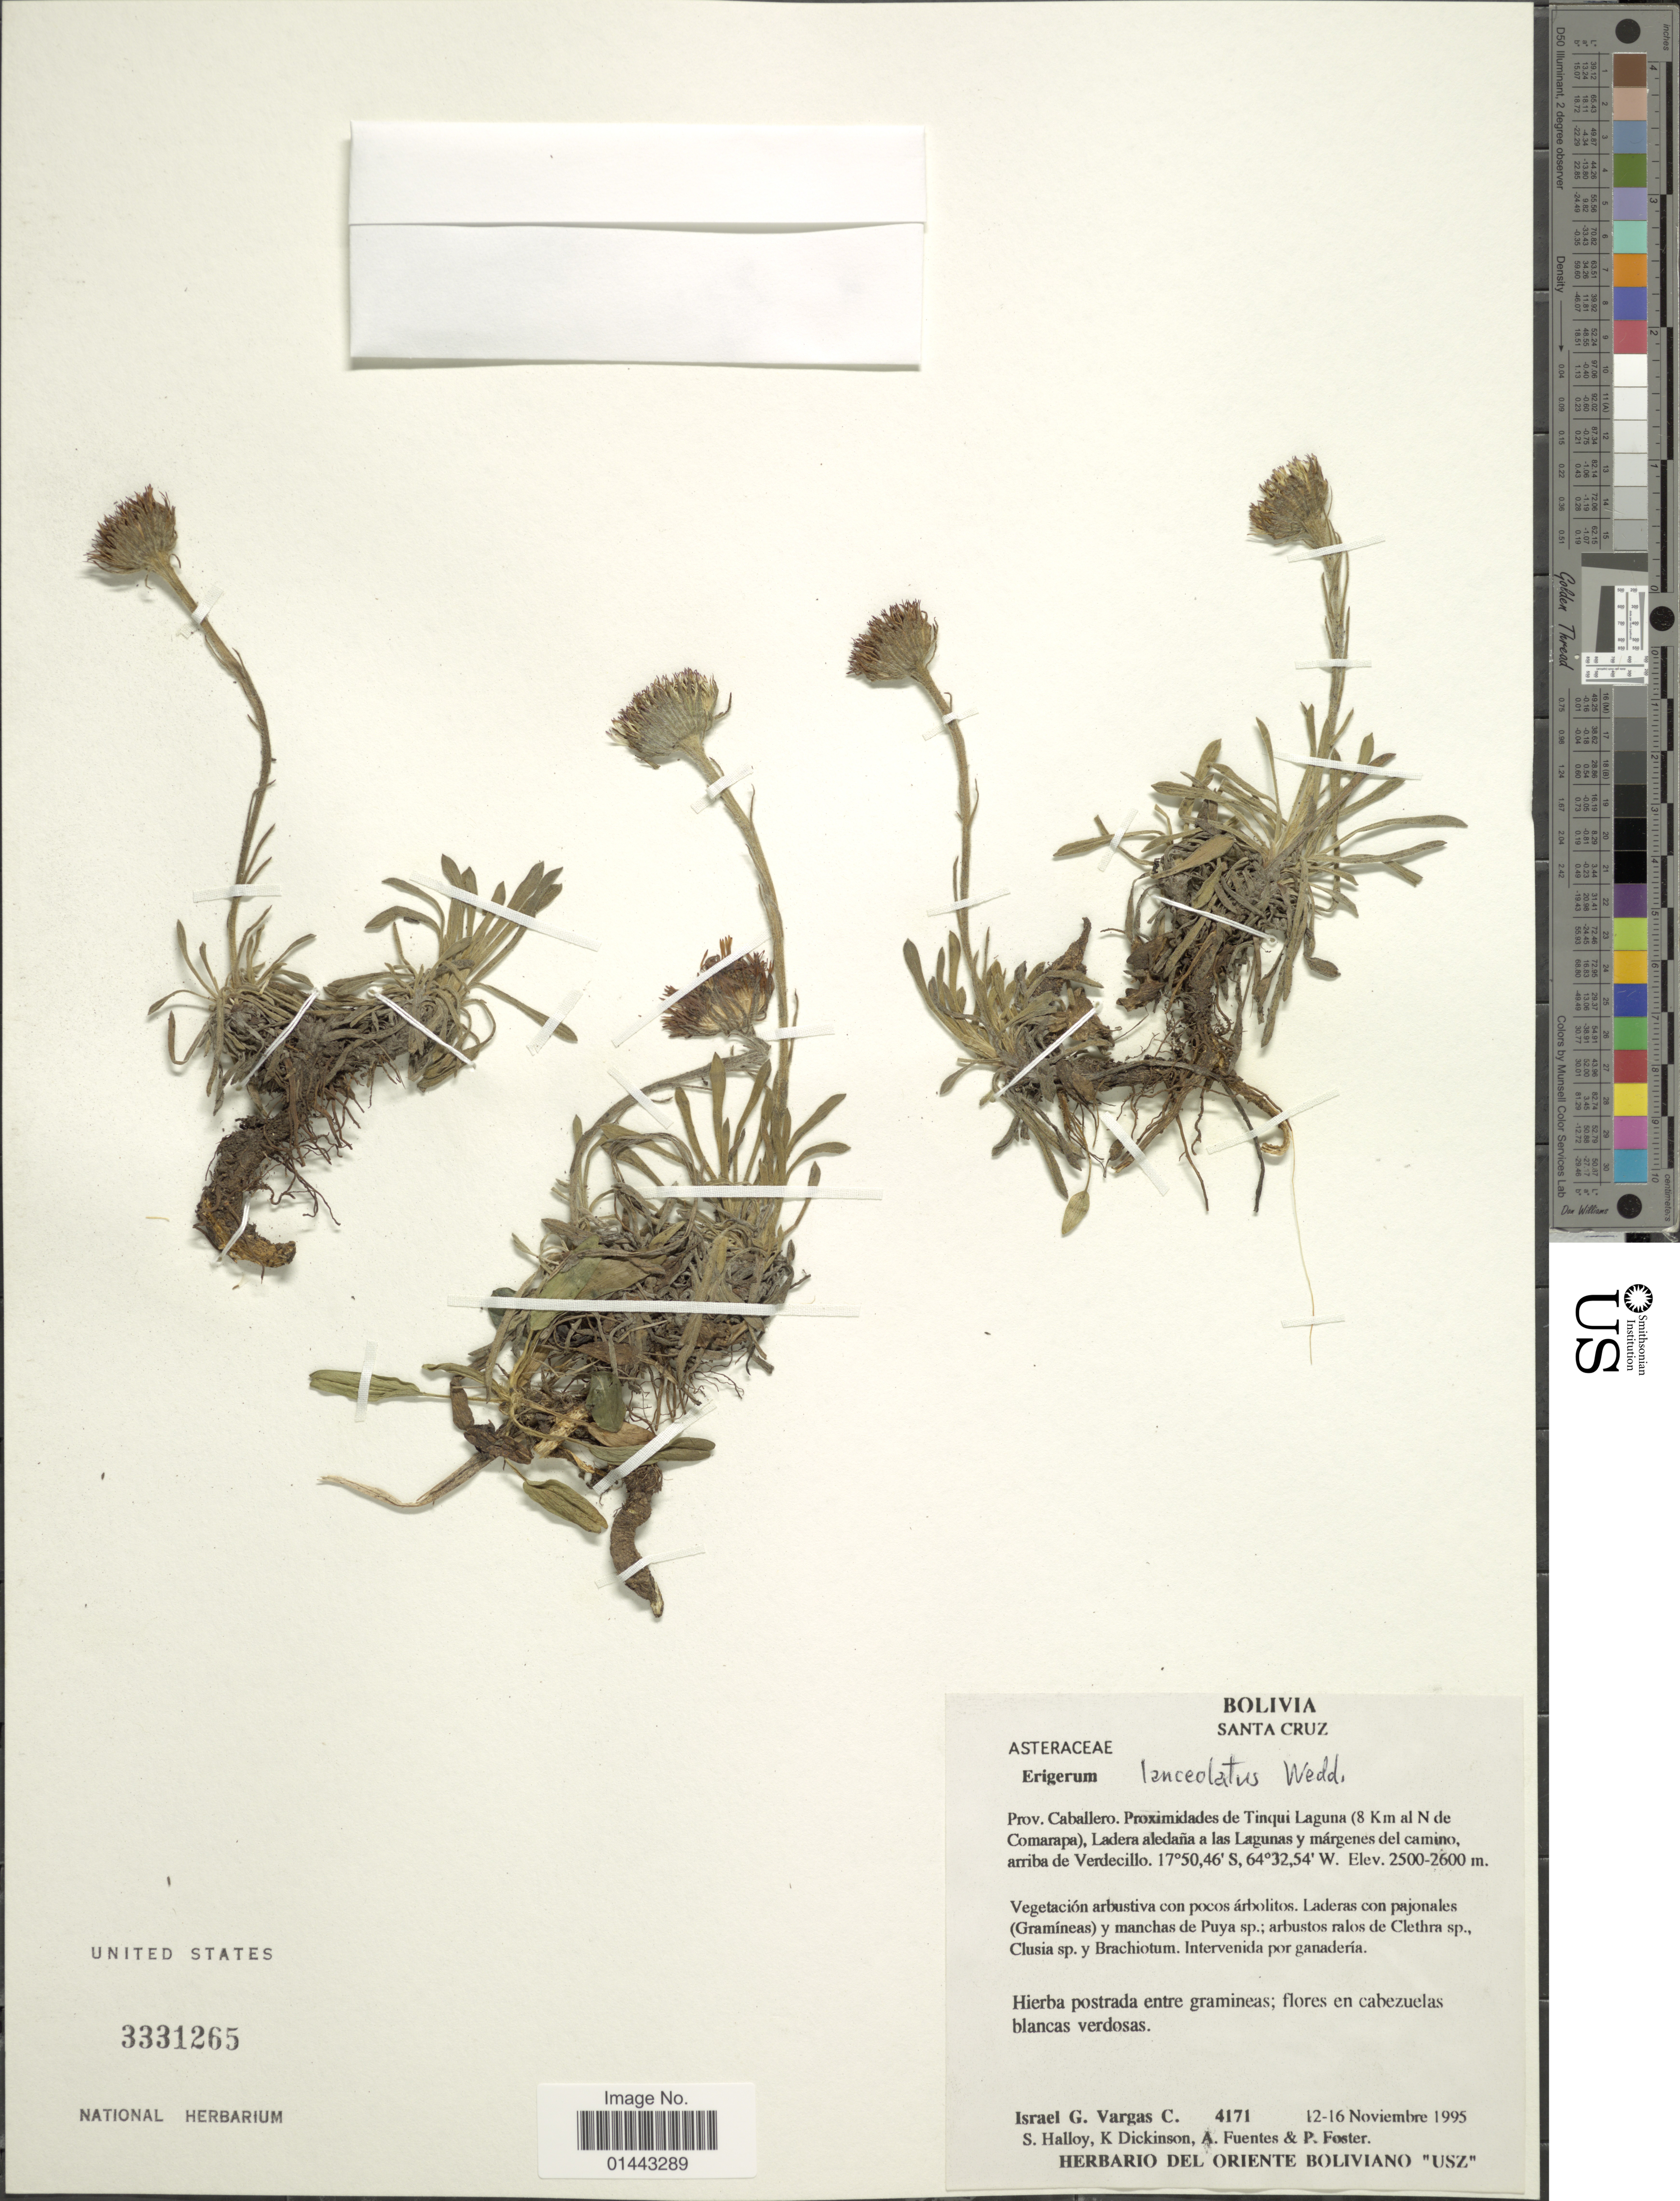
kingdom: Plantae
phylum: Tracheophyta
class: Magnoliopsida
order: Asterales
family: Asteraceae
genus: Erigeron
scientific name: Erigeron lanceolatus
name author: Wedd.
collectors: I. Vargas C., S. Halloy, K. Dickinson, A. Fuentes & P. Foster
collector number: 4171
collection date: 1995-11-12/1995-11-16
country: Bolivia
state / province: Santa Cruz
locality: Prov. Caballero, Proximidades de Tinqui Laguna (8 Km al N de Comarapa), Ladera aledaña a las Lagunas y márgenes del camino, arriba de Verdecillo.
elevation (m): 2500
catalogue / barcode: US 3331265